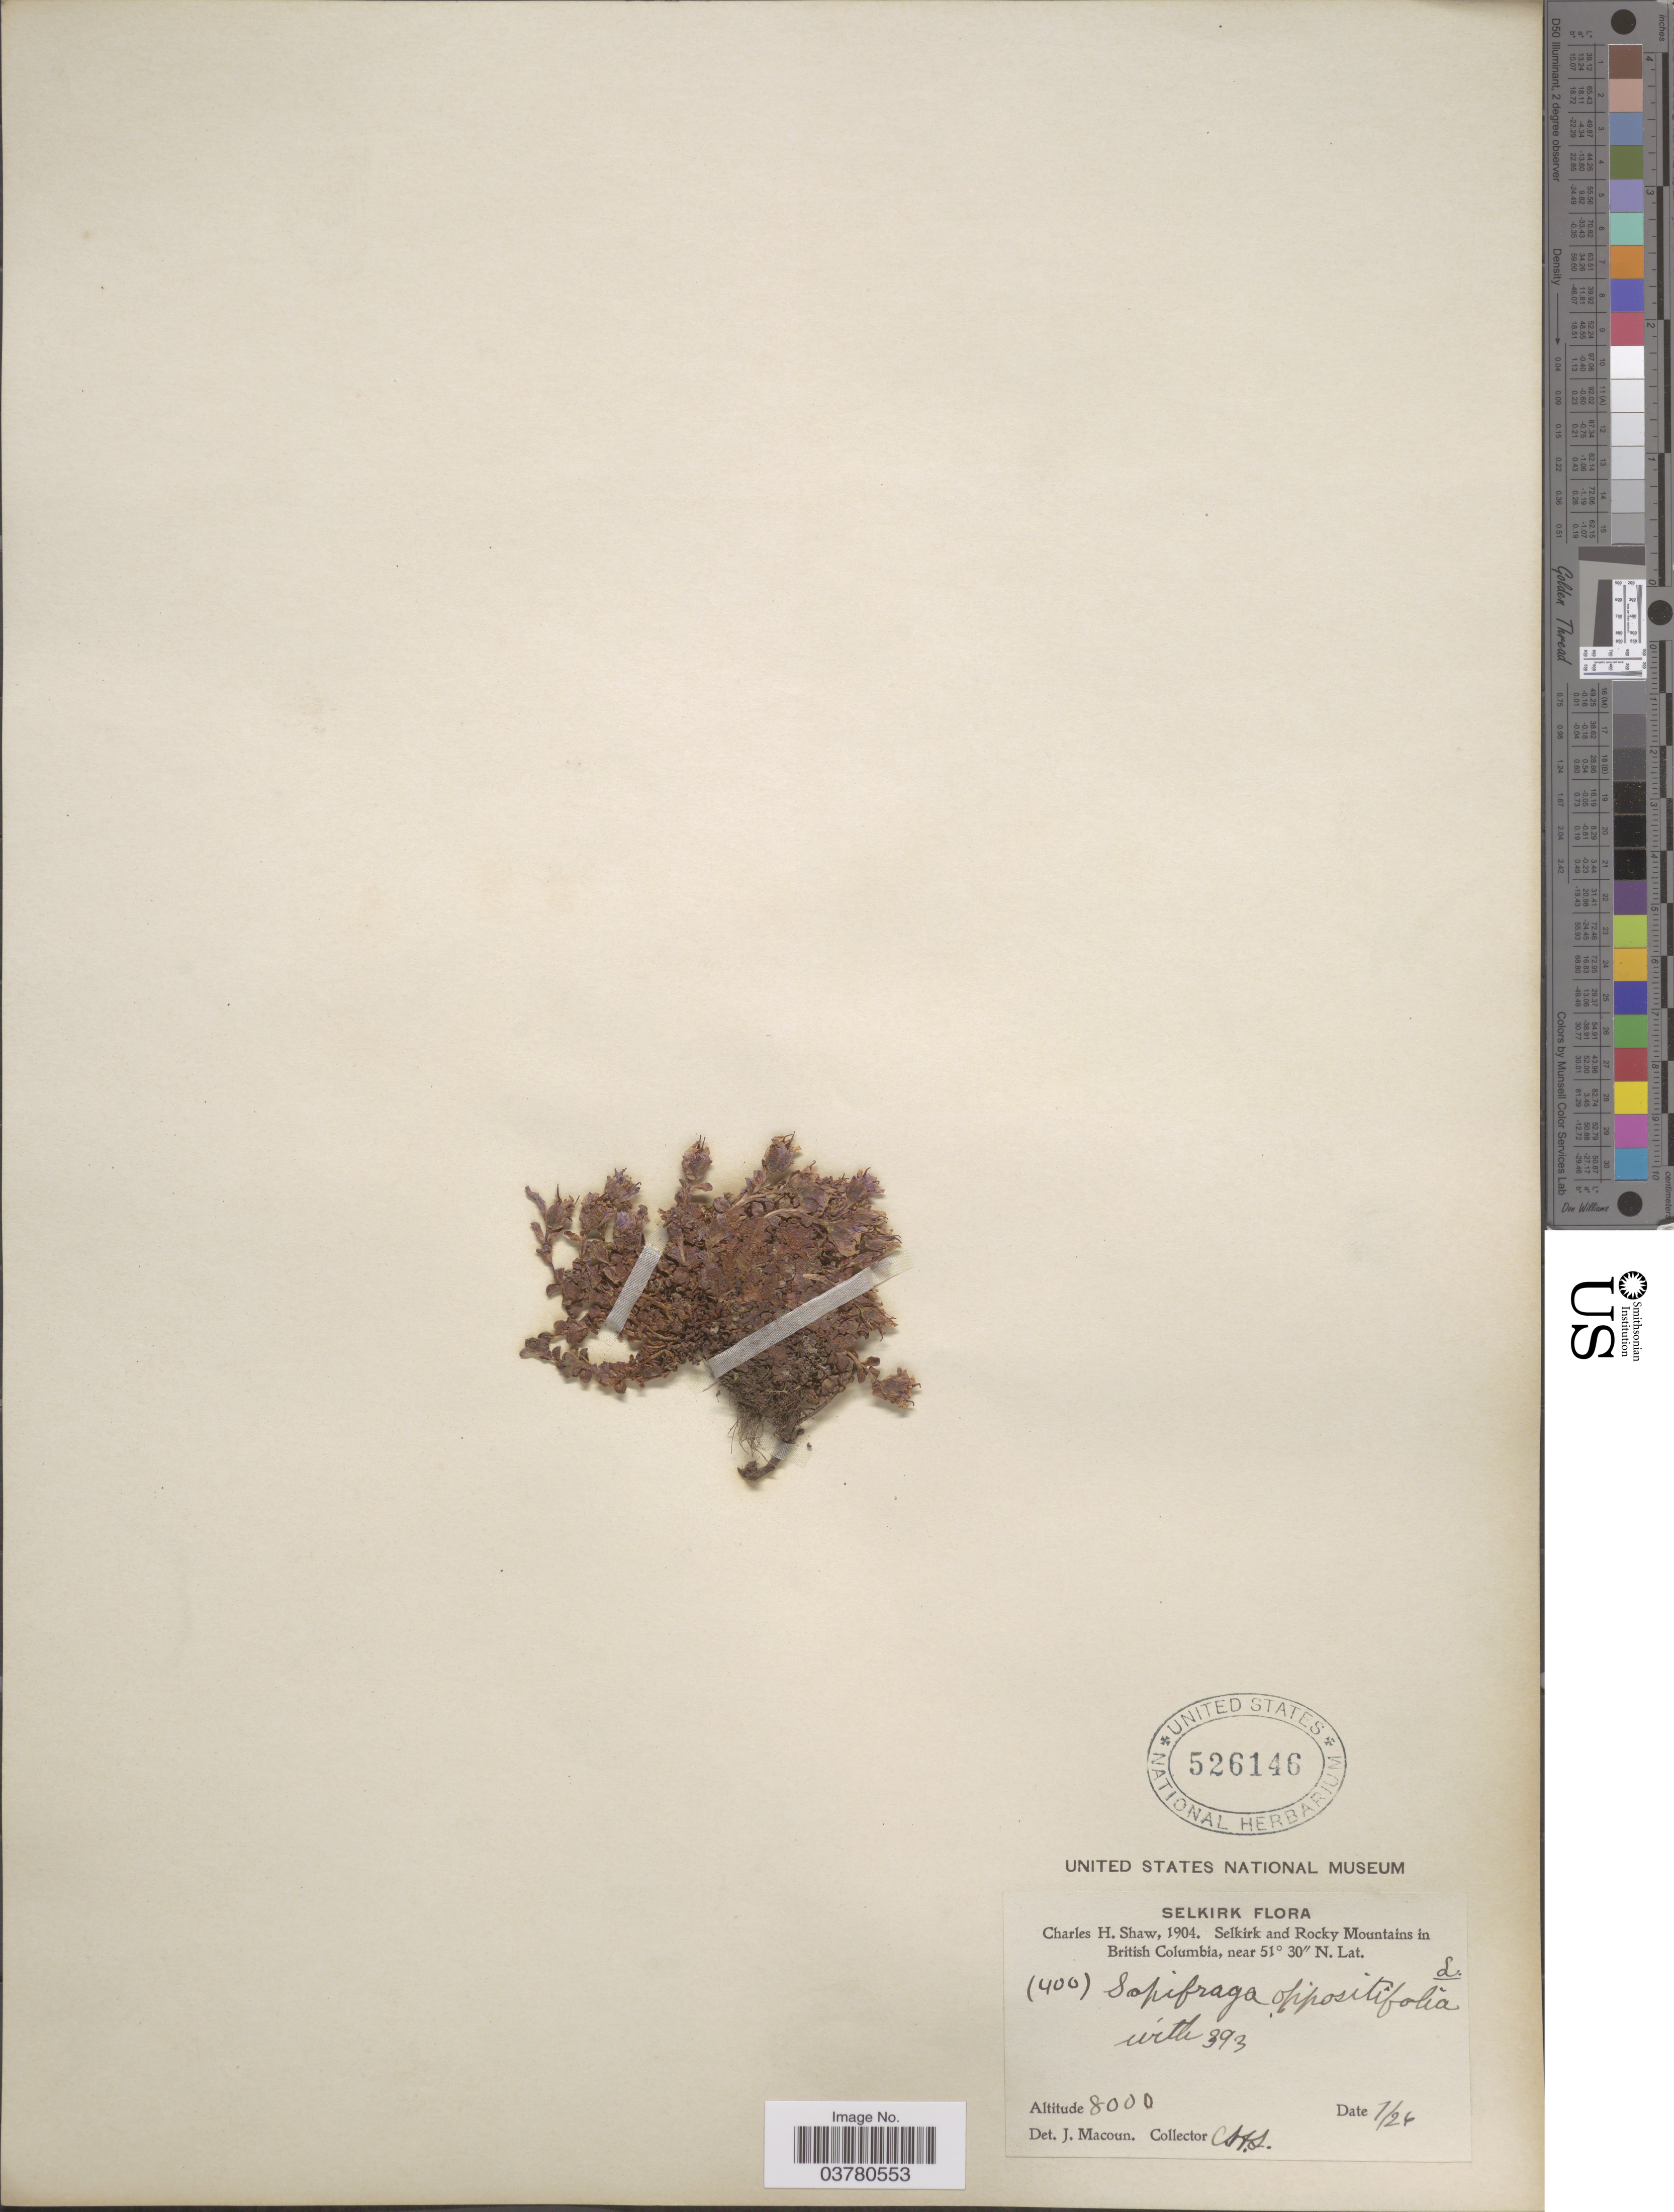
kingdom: Plantae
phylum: Tracheophyta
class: Magnoliopsida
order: Saxifragales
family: Saxifragaceae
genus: Saxifraga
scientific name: Saxifraga oppositifolia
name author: L.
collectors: C. H. Shaw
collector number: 400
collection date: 1904-07-26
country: Canada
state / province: British Columbia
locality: Selkirk. Selkirk and Rocky Mountains in British Columbia.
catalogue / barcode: US 526146